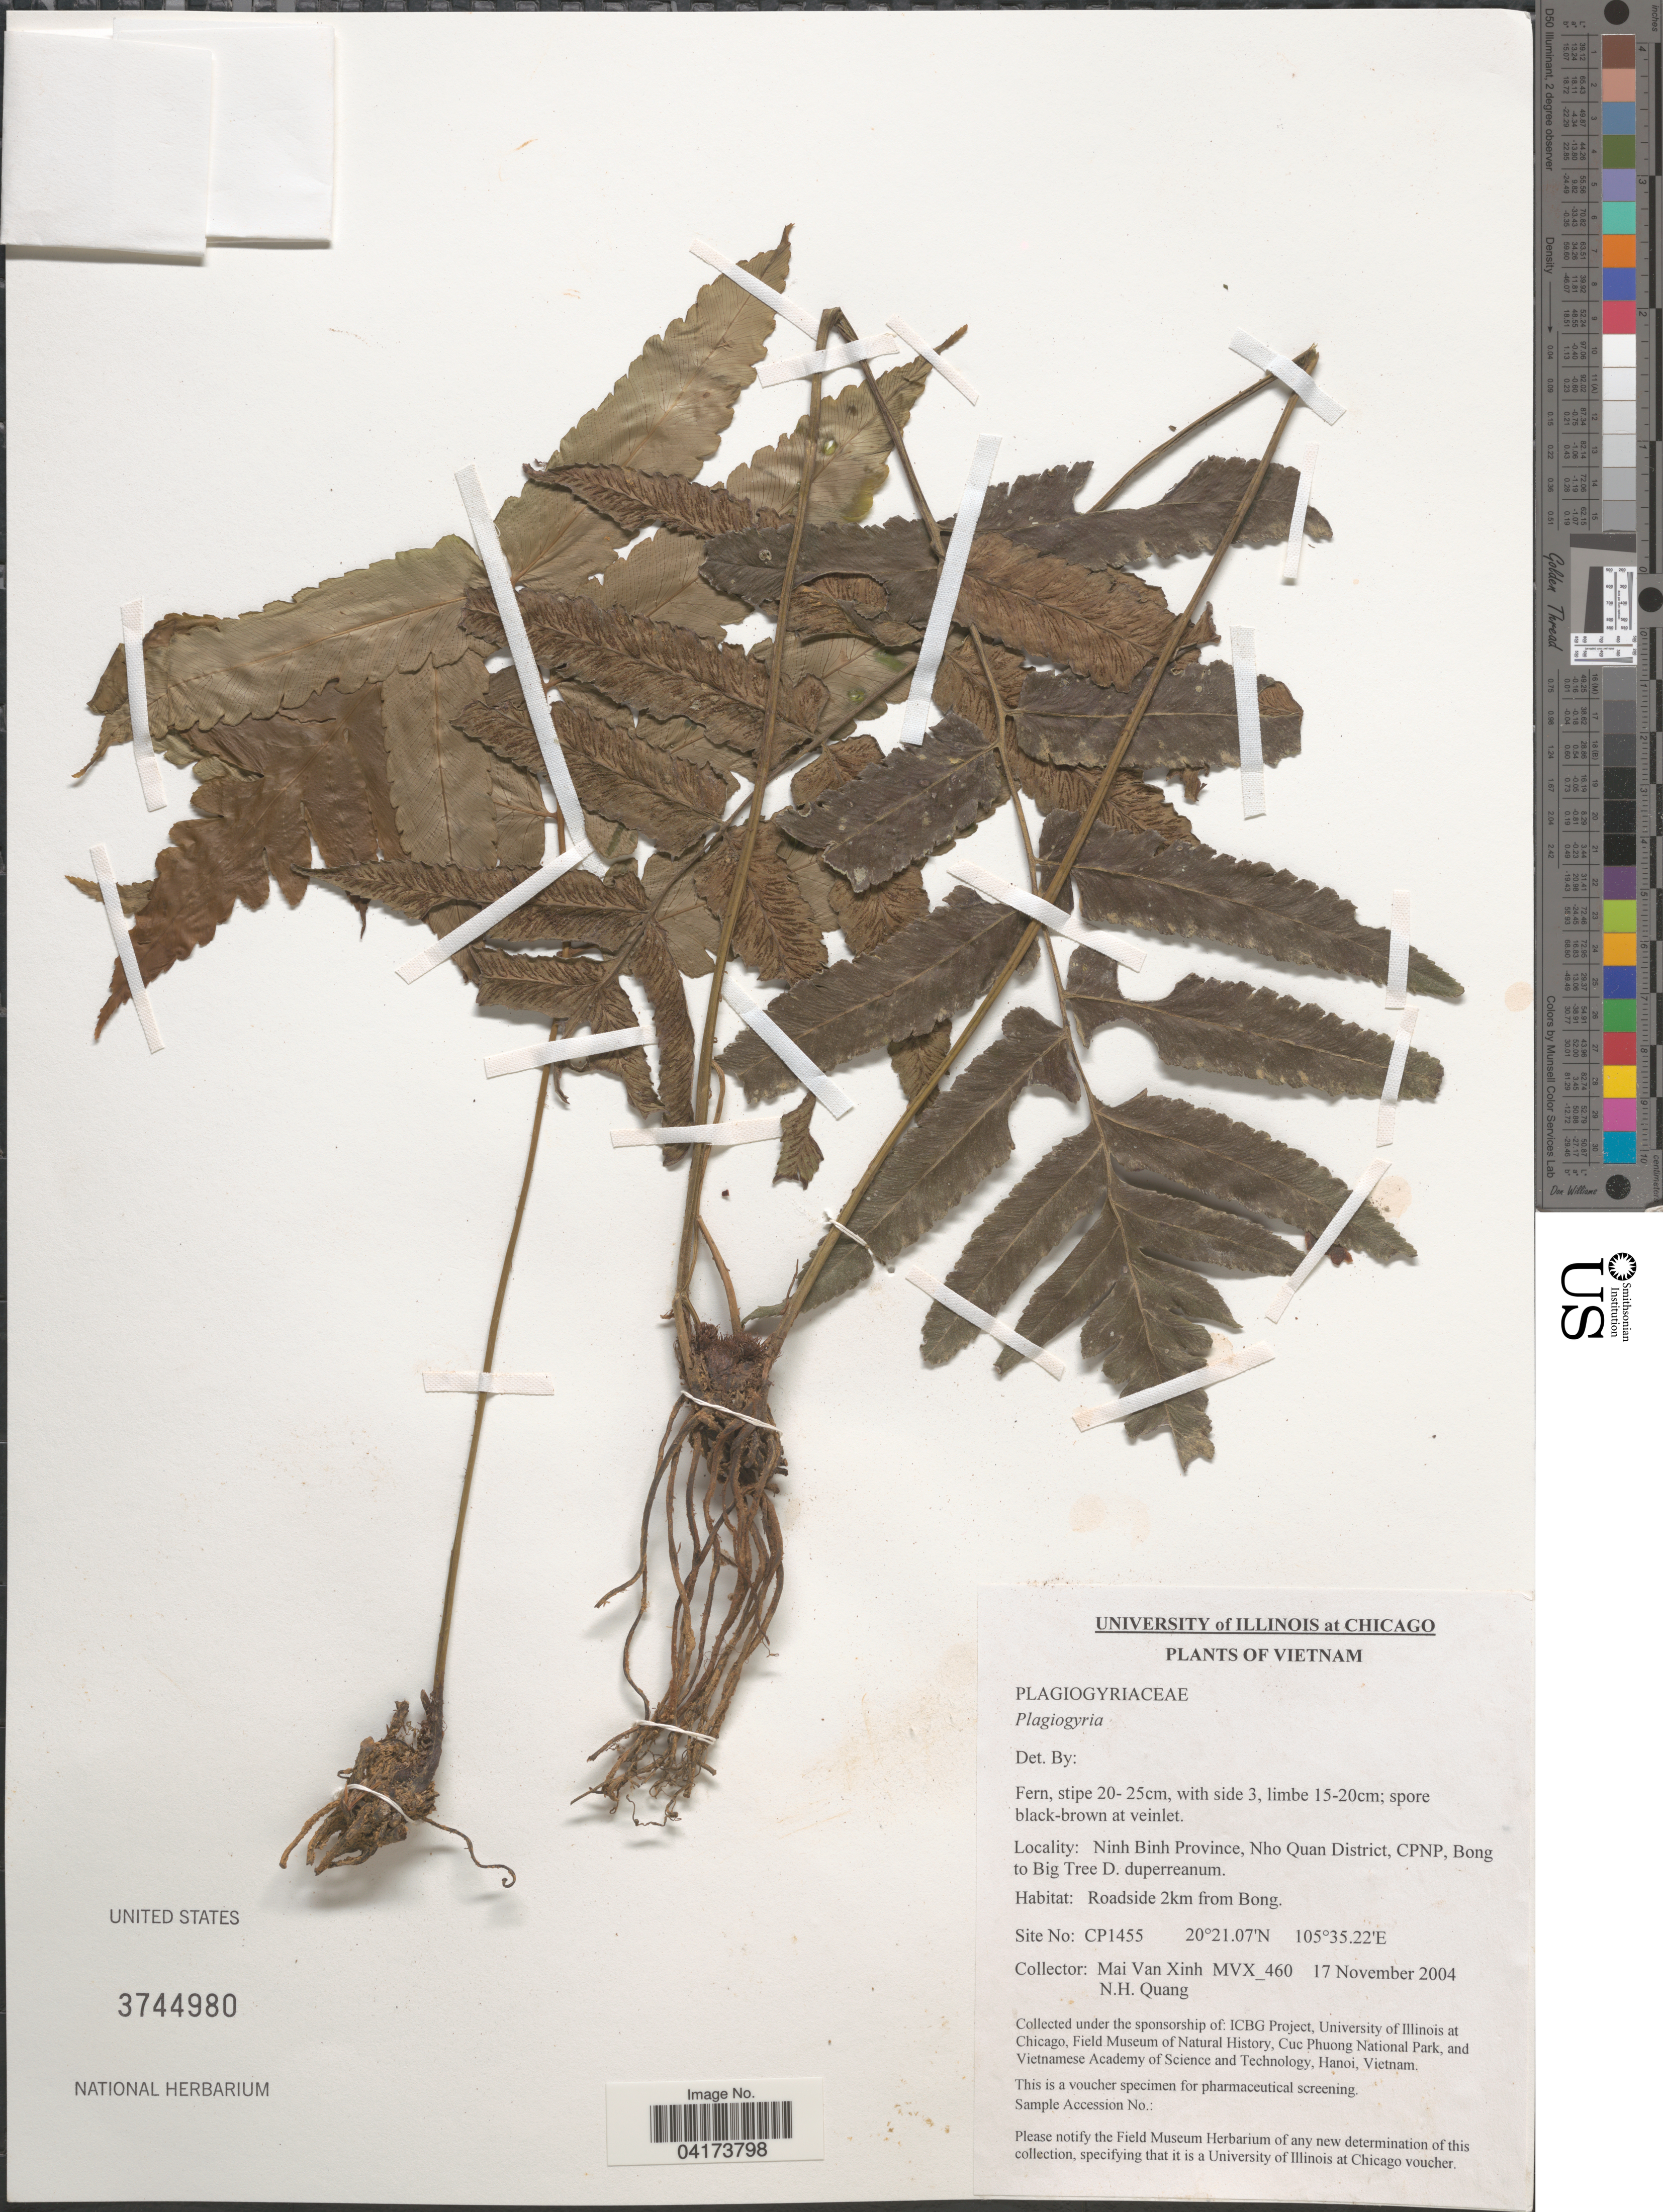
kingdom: Plantae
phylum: Tracheophyta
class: Polypodiopsida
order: Cyatheales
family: Plagiogyriaceae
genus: Plagiogyria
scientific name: Plagiogyria sp.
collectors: M. Van Xinh & N. Quang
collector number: MVX_460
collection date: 2004-11-17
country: Vietnam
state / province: Ninh Binh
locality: Nho Quan District, CPNP, Bong to Big Tree D. duperreanum. Roadside 2km from Bong. Site No: CP1455.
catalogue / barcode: US 3744980